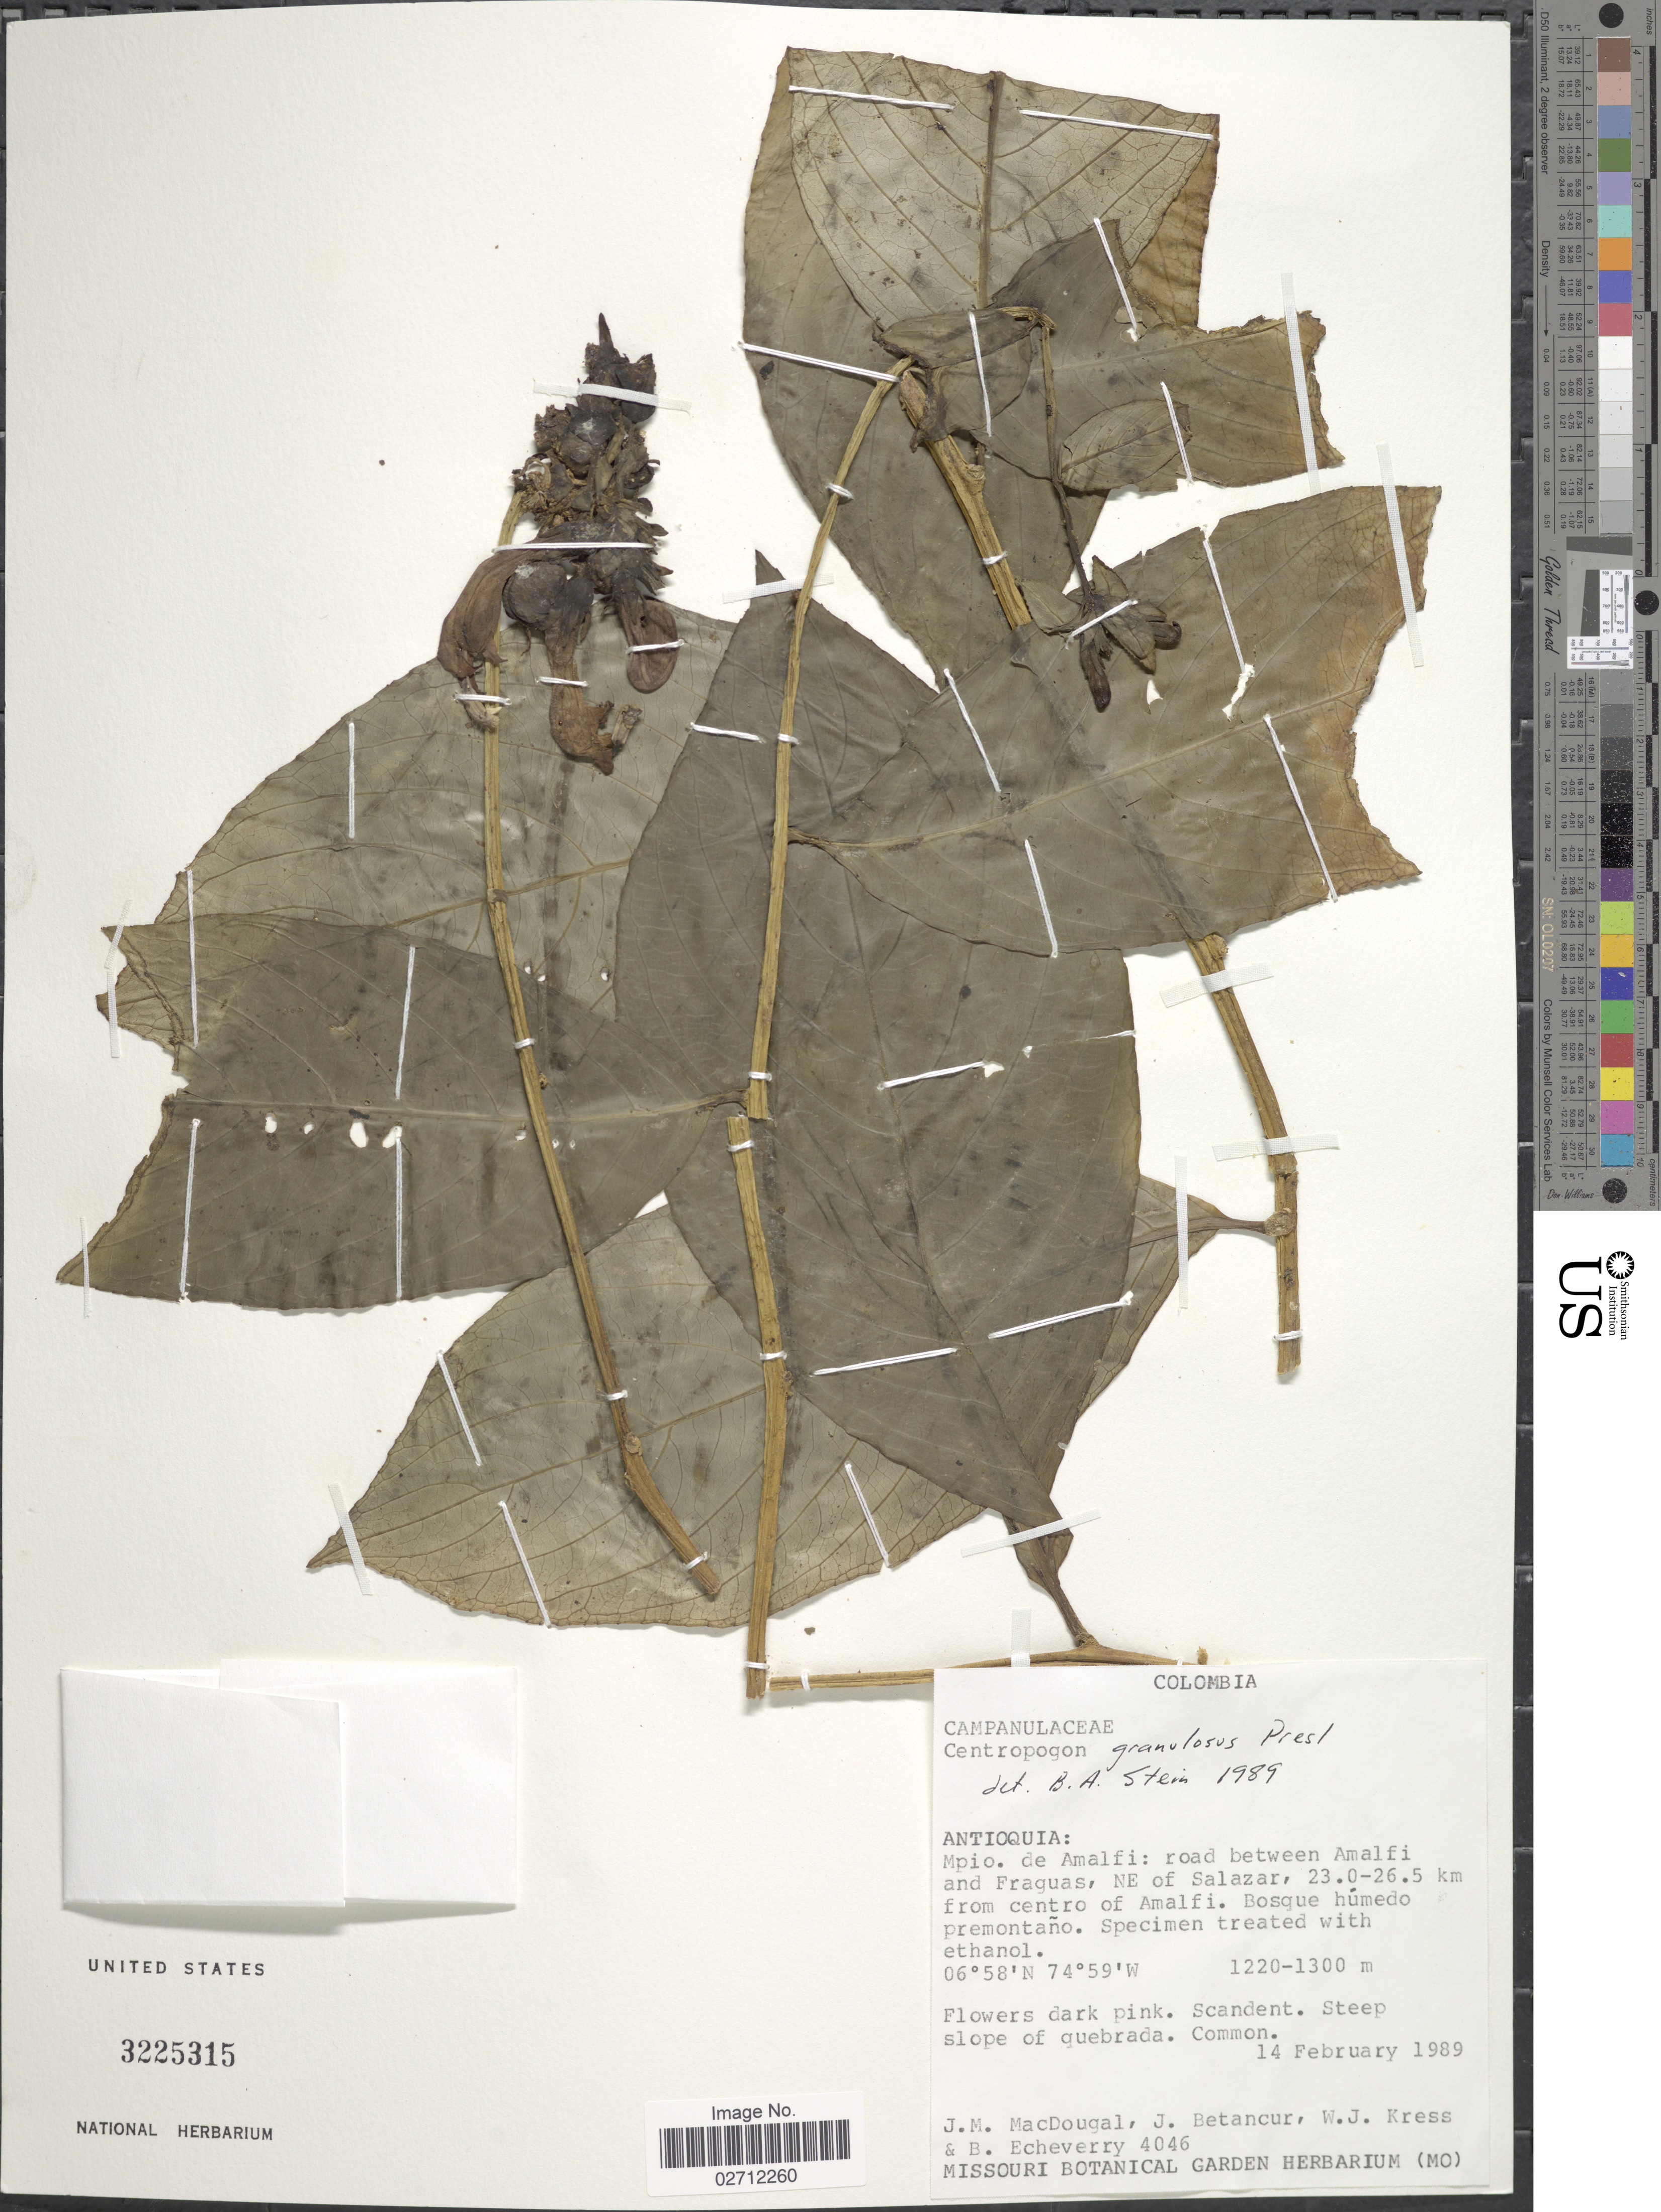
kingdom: Plantae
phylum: Tracheophyta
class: Magnoliopsida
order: Asterales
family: Campanulaceae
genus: Centropogon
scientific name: Centropogon granulosus subsp. granulosus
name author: C. Presl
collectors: J. MacDougall, J. Betancur, W. J. Kress & B. Echeverry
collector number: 4046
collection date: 1989-02-14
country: Colombia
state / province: Antioquia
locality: Mpio. de Amalfi: road between Amalfi and Fraguas, NE of Salazar, 23.0-26.5 km from centro of Amalfi.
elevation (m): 1220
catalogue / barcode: US 3225315